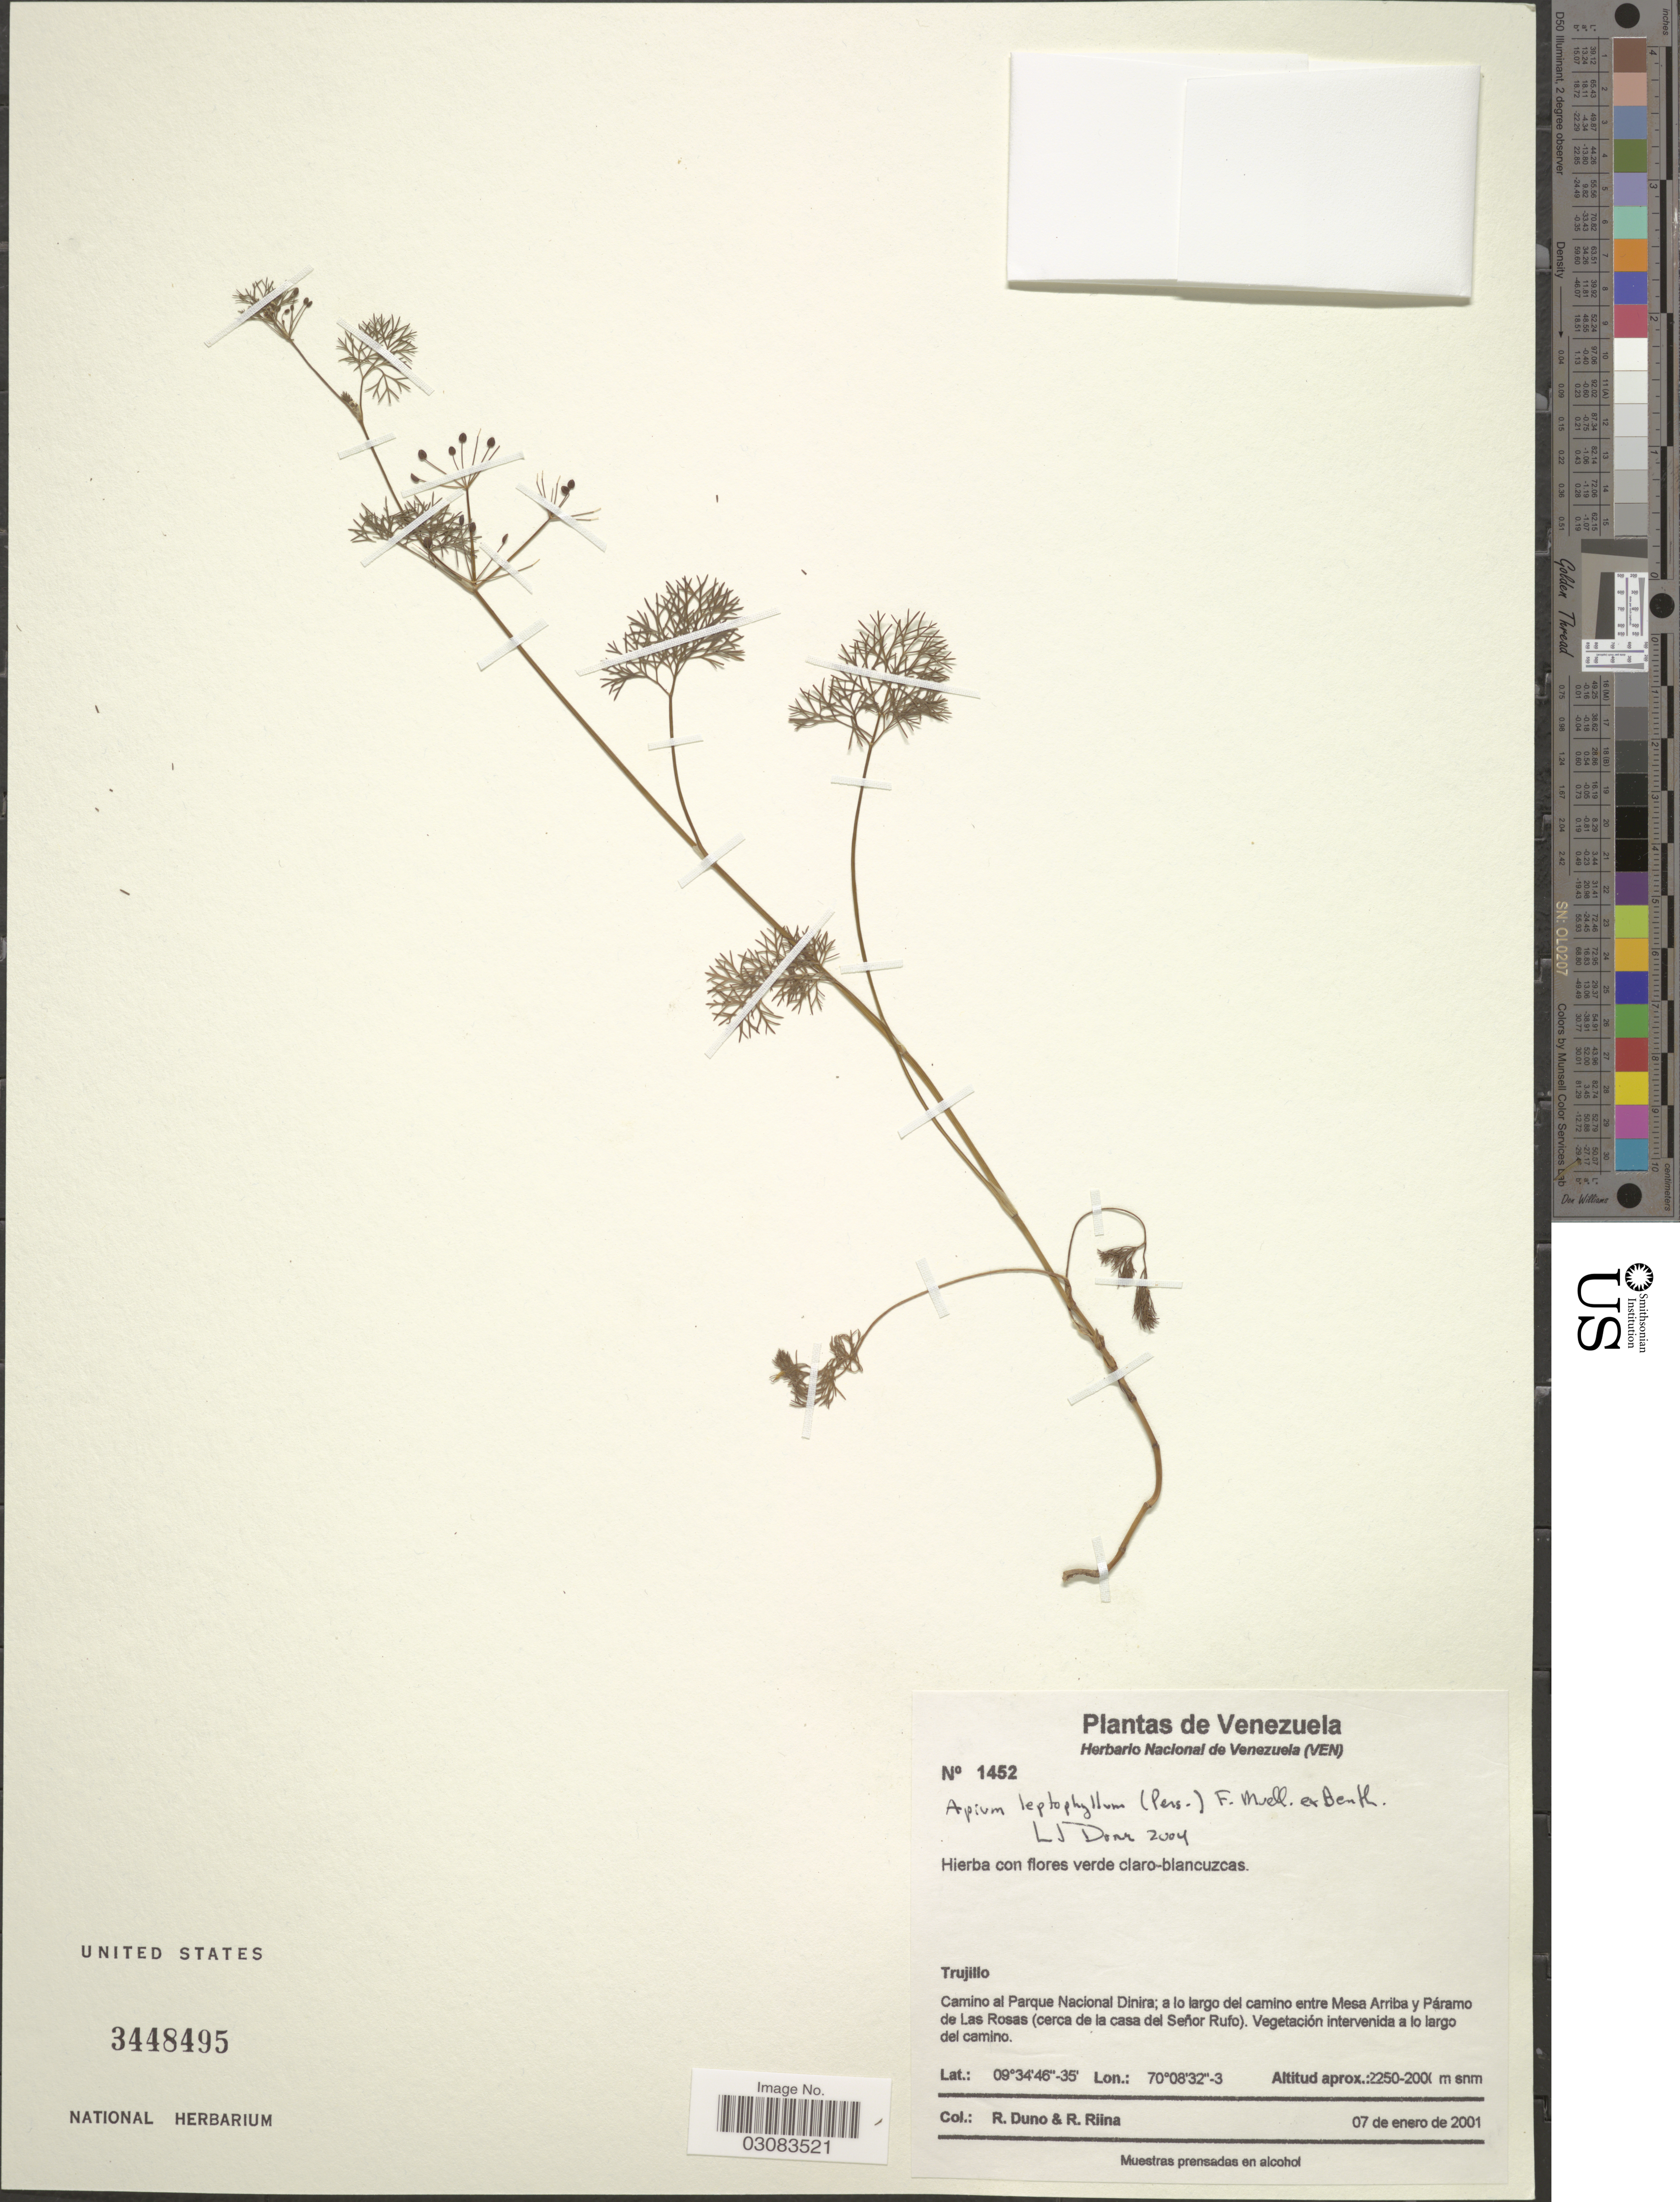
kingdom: Plantae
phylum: Tracheophyta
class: Magnoliopsida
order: Apiales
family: Apiaceae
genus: Cyclospermum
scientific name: Cyclospermum leptophyllum var. leptophyllum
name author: (Pers.) Sprague ex Britton & P. Wilson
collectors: R. Duno & R. Riina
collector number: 1452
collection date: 2001-01-07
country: Venezuela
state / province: Trujillo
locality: Camino al Parque Nacional Dinira: a lo largo del camino entre Mesa Arriba y Páramo de Las Rosas (cerca de la casa del Señor Rufo).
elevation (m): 2000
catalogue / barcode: US 3448495